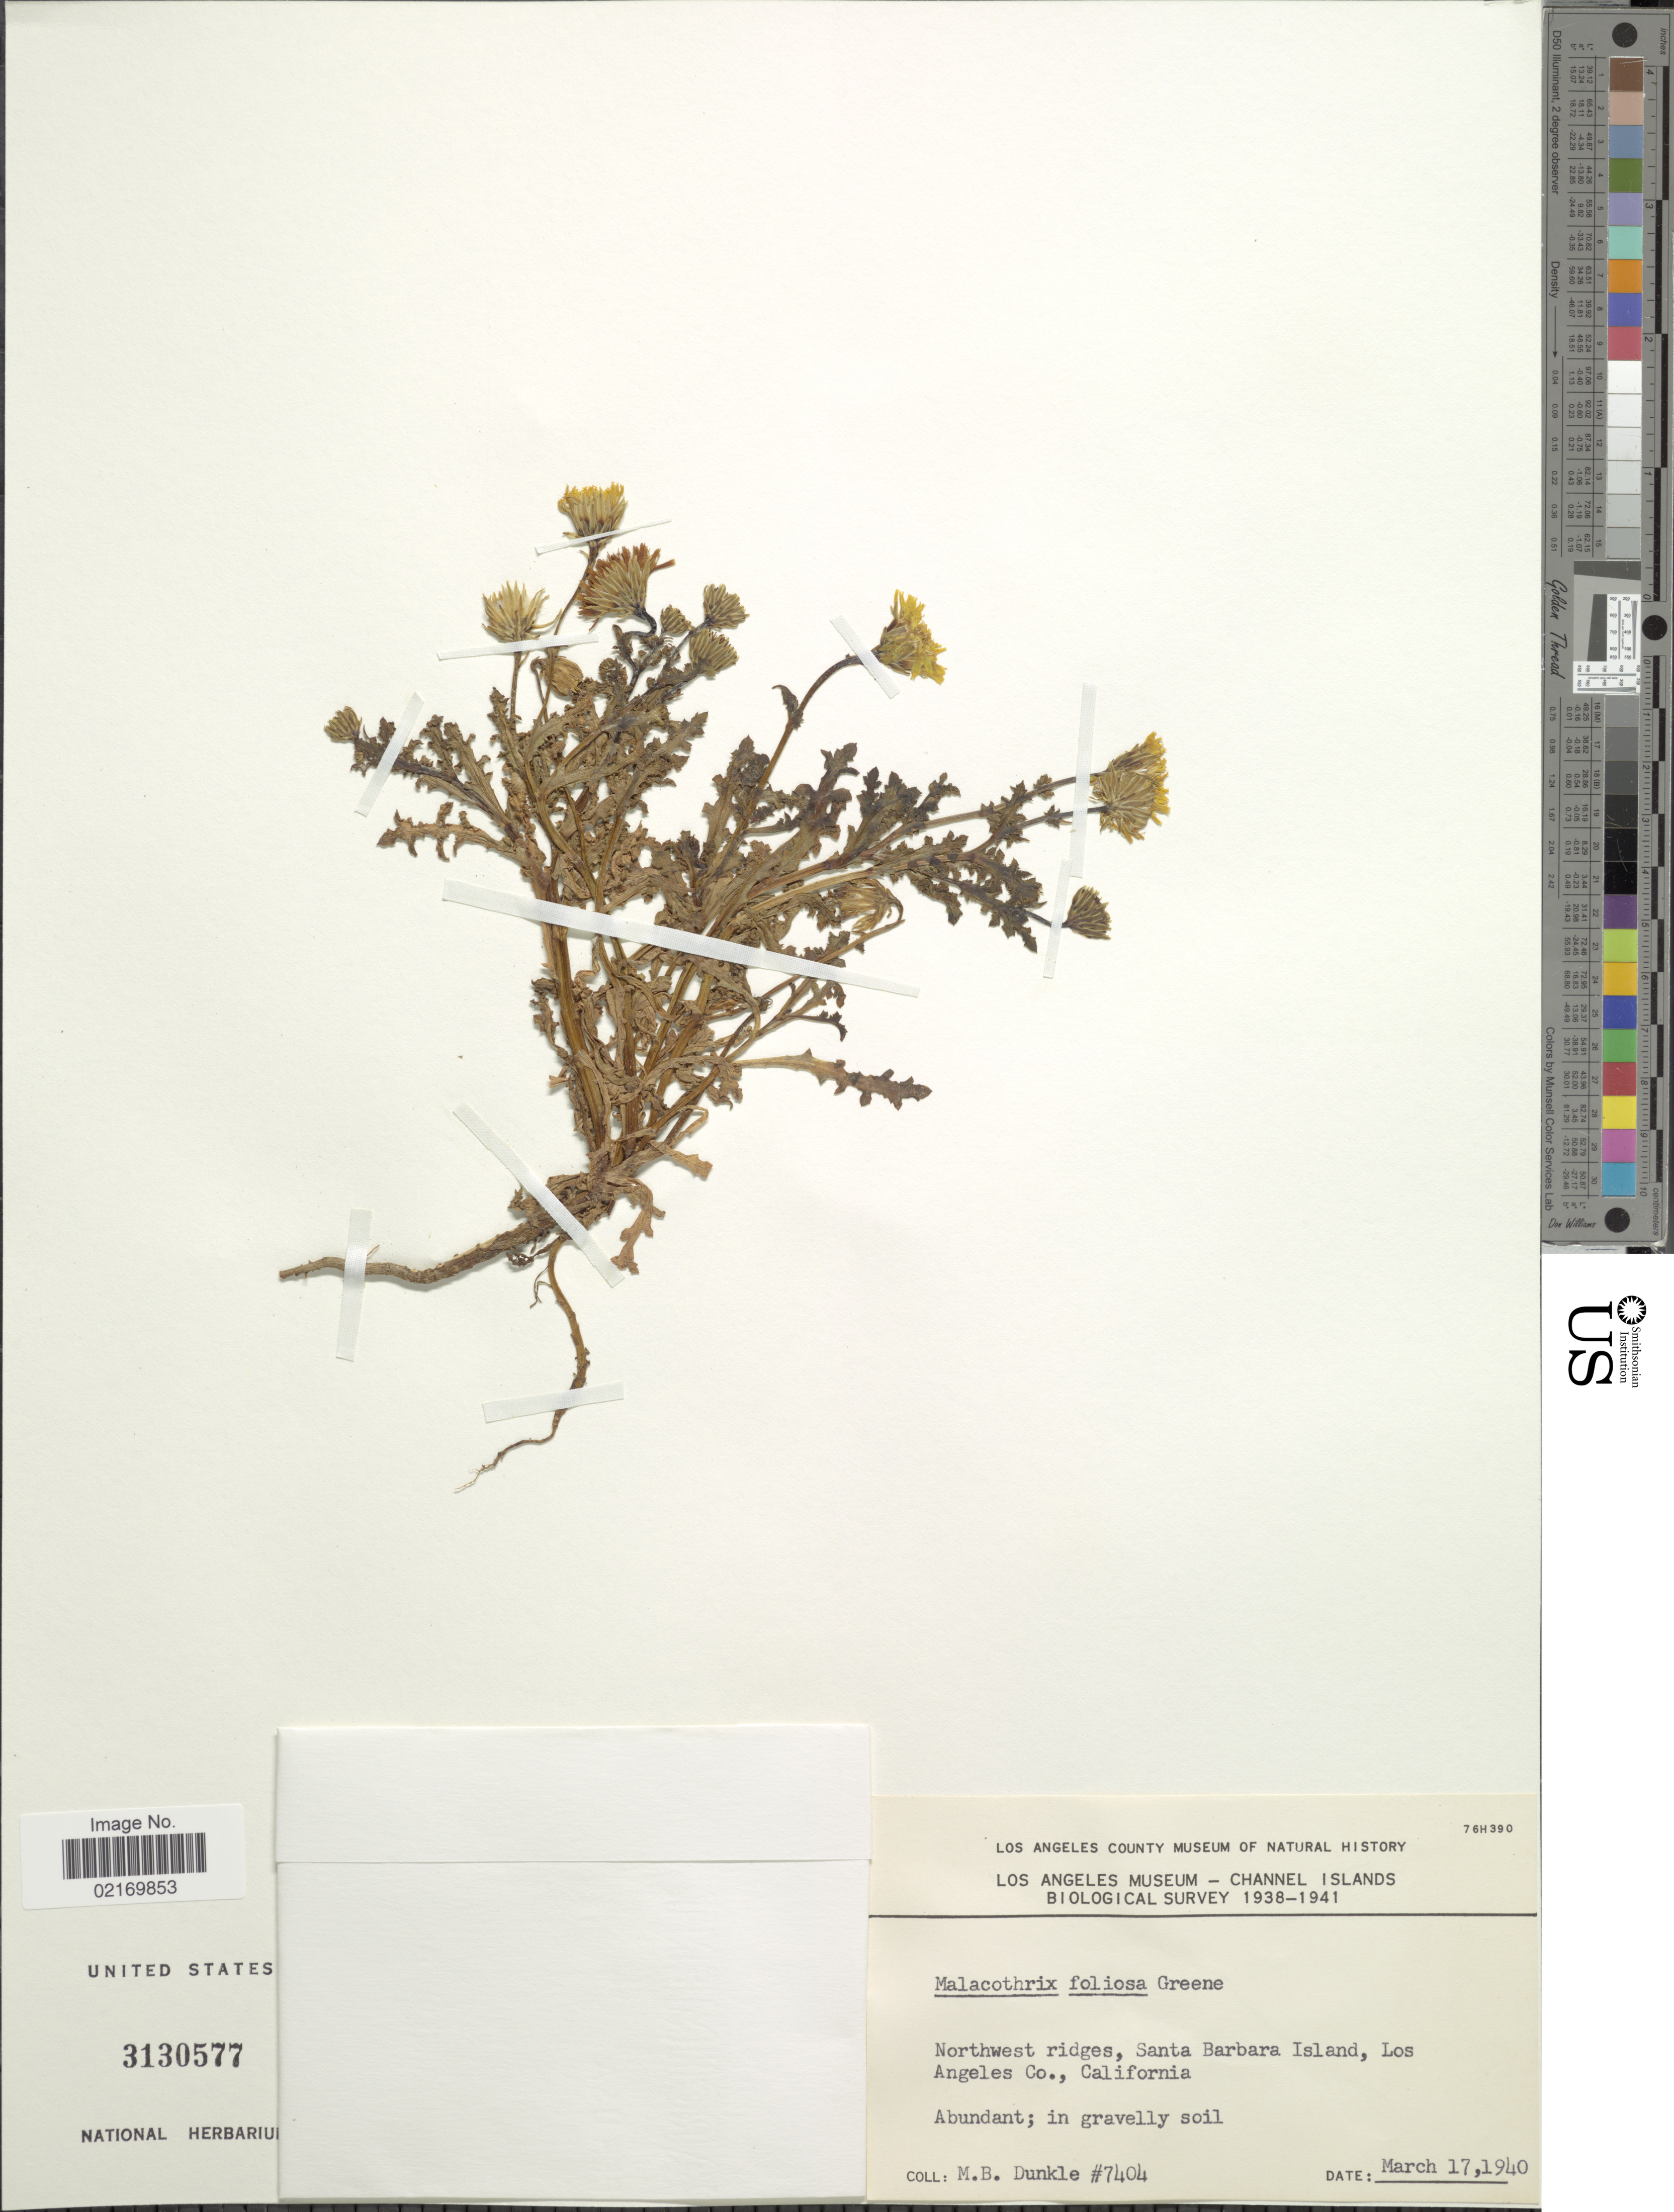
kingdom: Plantae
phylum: Tracheophyta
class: Magnoliopsida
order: Asterales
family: Asteraceae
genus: Malacothrix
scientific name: Malacothrix foliosa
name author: A. Gray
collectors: M. Dunkle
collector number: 7404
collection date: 1940-03-17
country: United States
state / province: California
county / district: Los Angeles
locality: Santa Barbara Islandm, Los Angeles Co.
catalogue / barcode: US 3130577